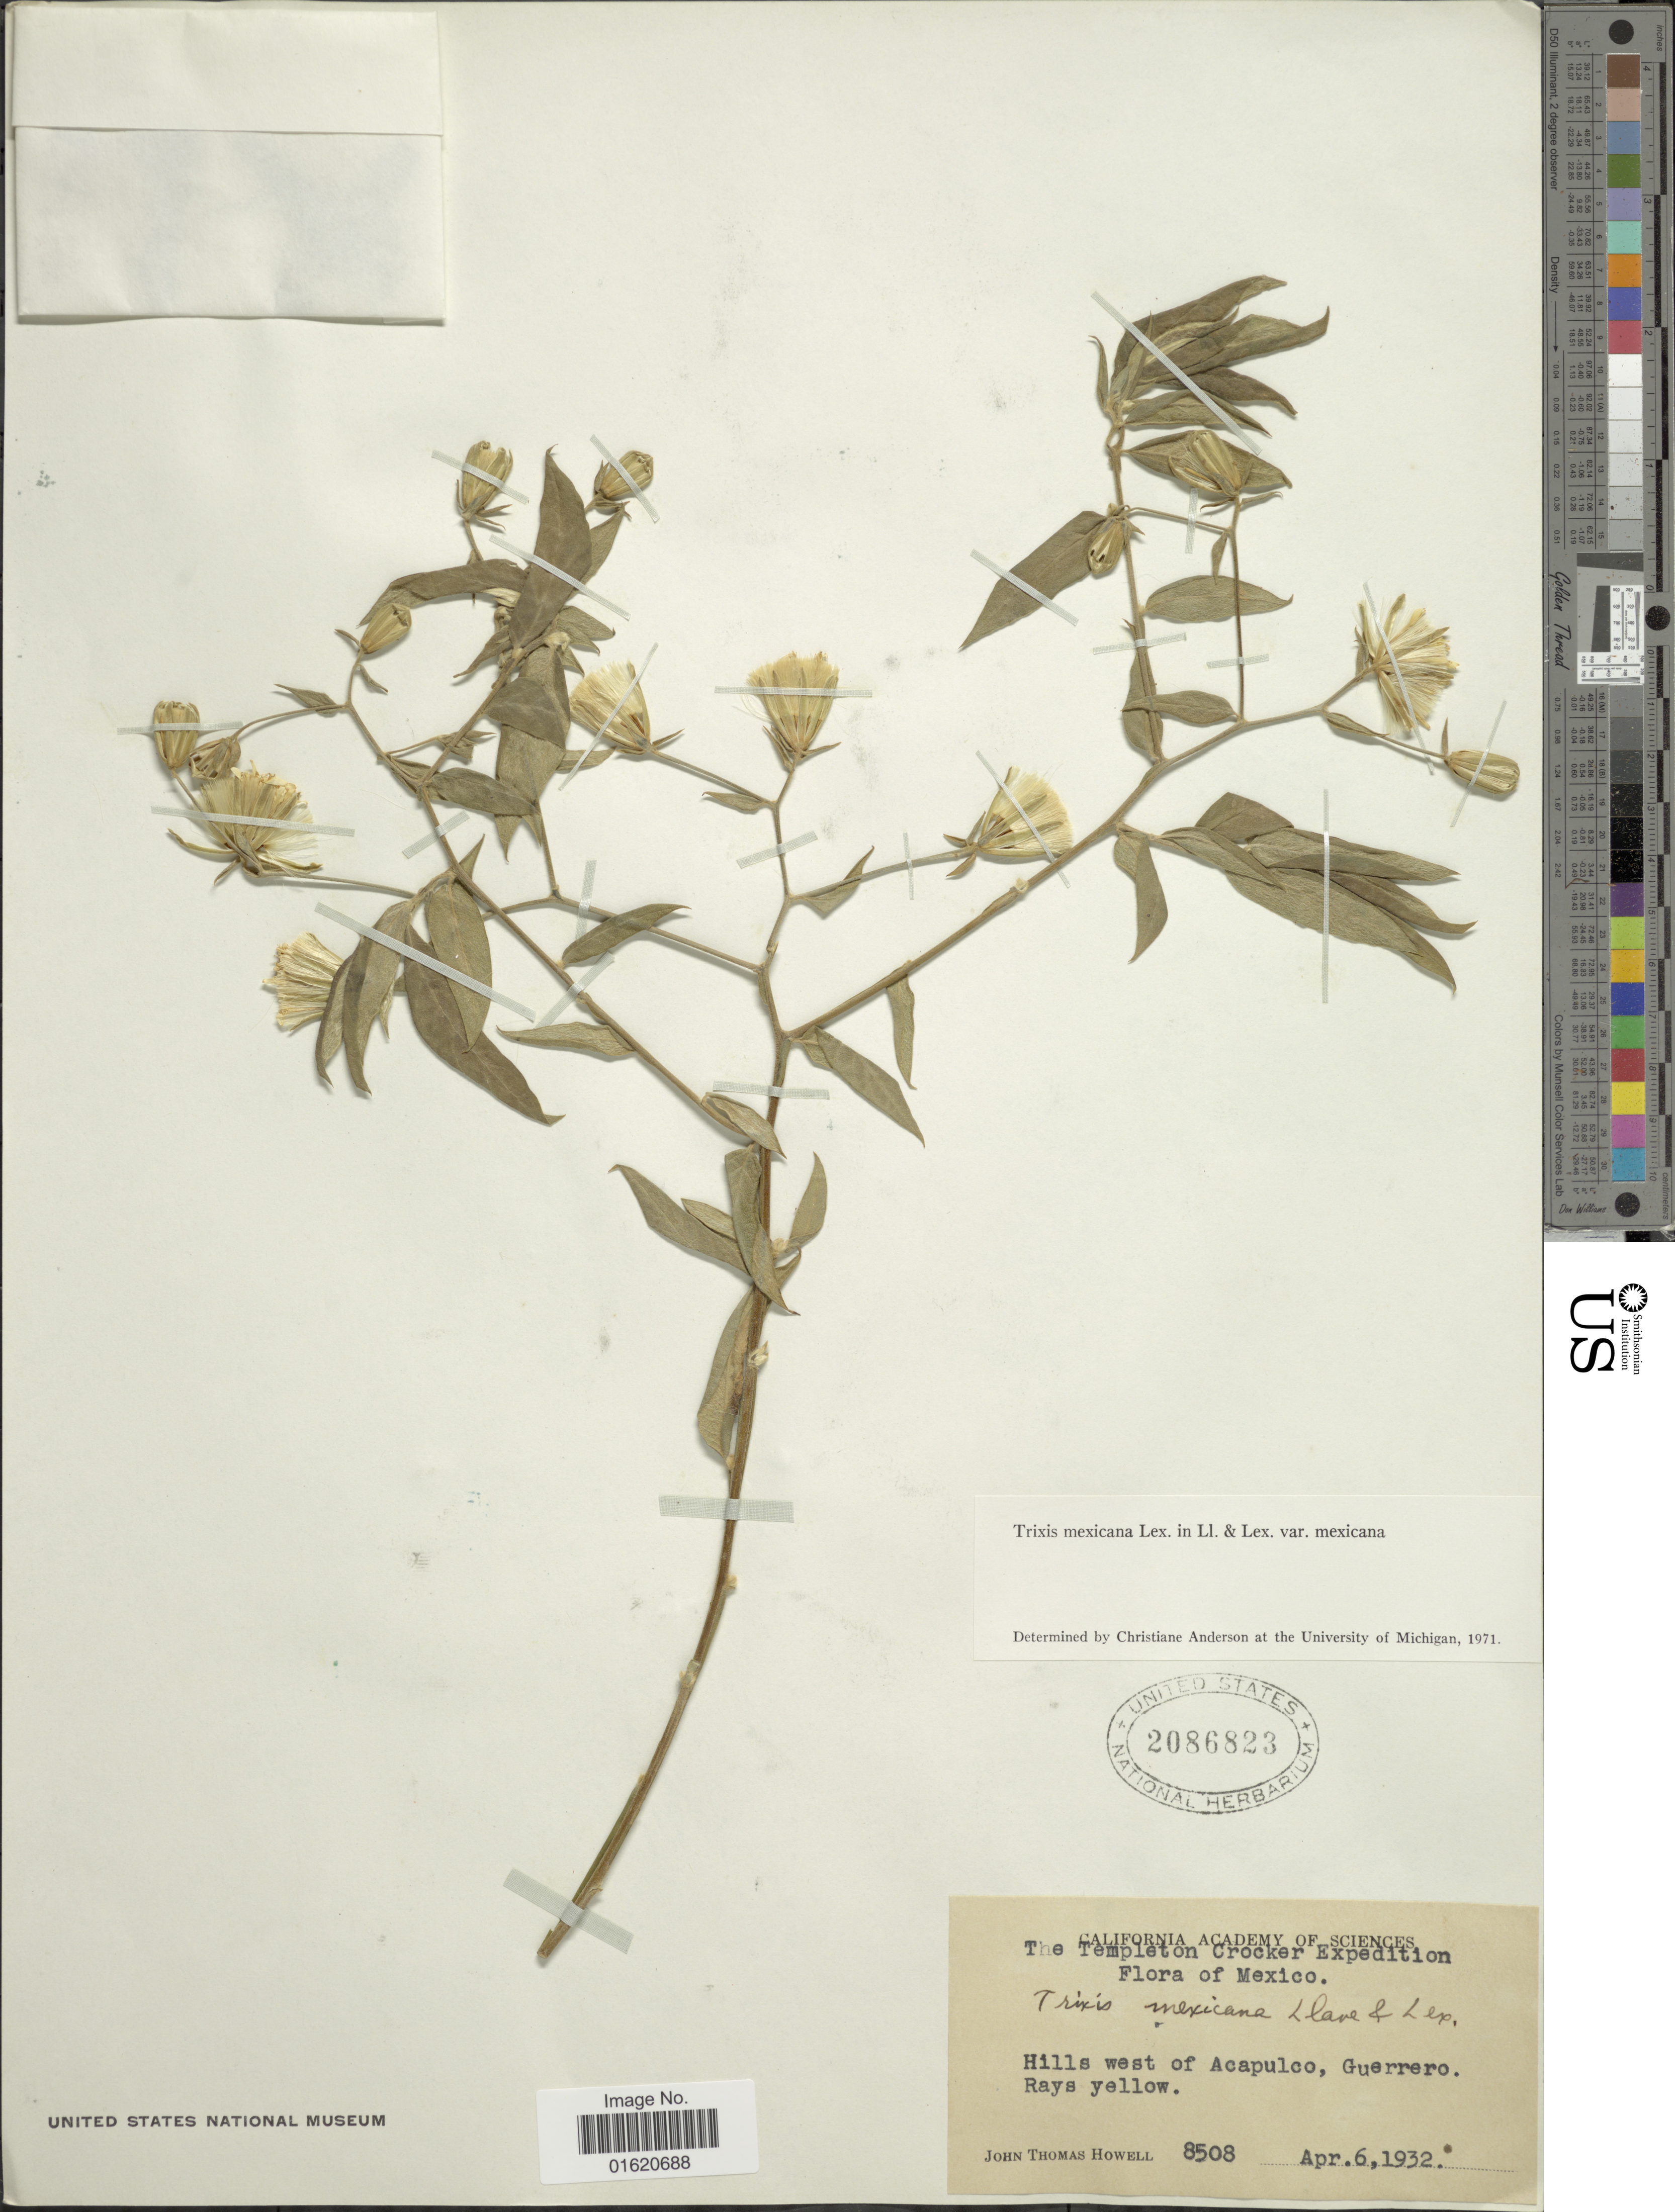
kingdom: Plantae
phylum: Tracheophyta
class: Magnoliopsida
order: Asterales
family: Asteraceae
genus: Trixis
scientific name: Trixis mexicana var. mexicana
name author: Lex.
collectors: J. T. Howell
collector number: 8508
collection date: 1932-04-06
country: Mexico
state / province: Guerrero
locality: Hills west of Acapulco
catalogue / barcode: US 2086823